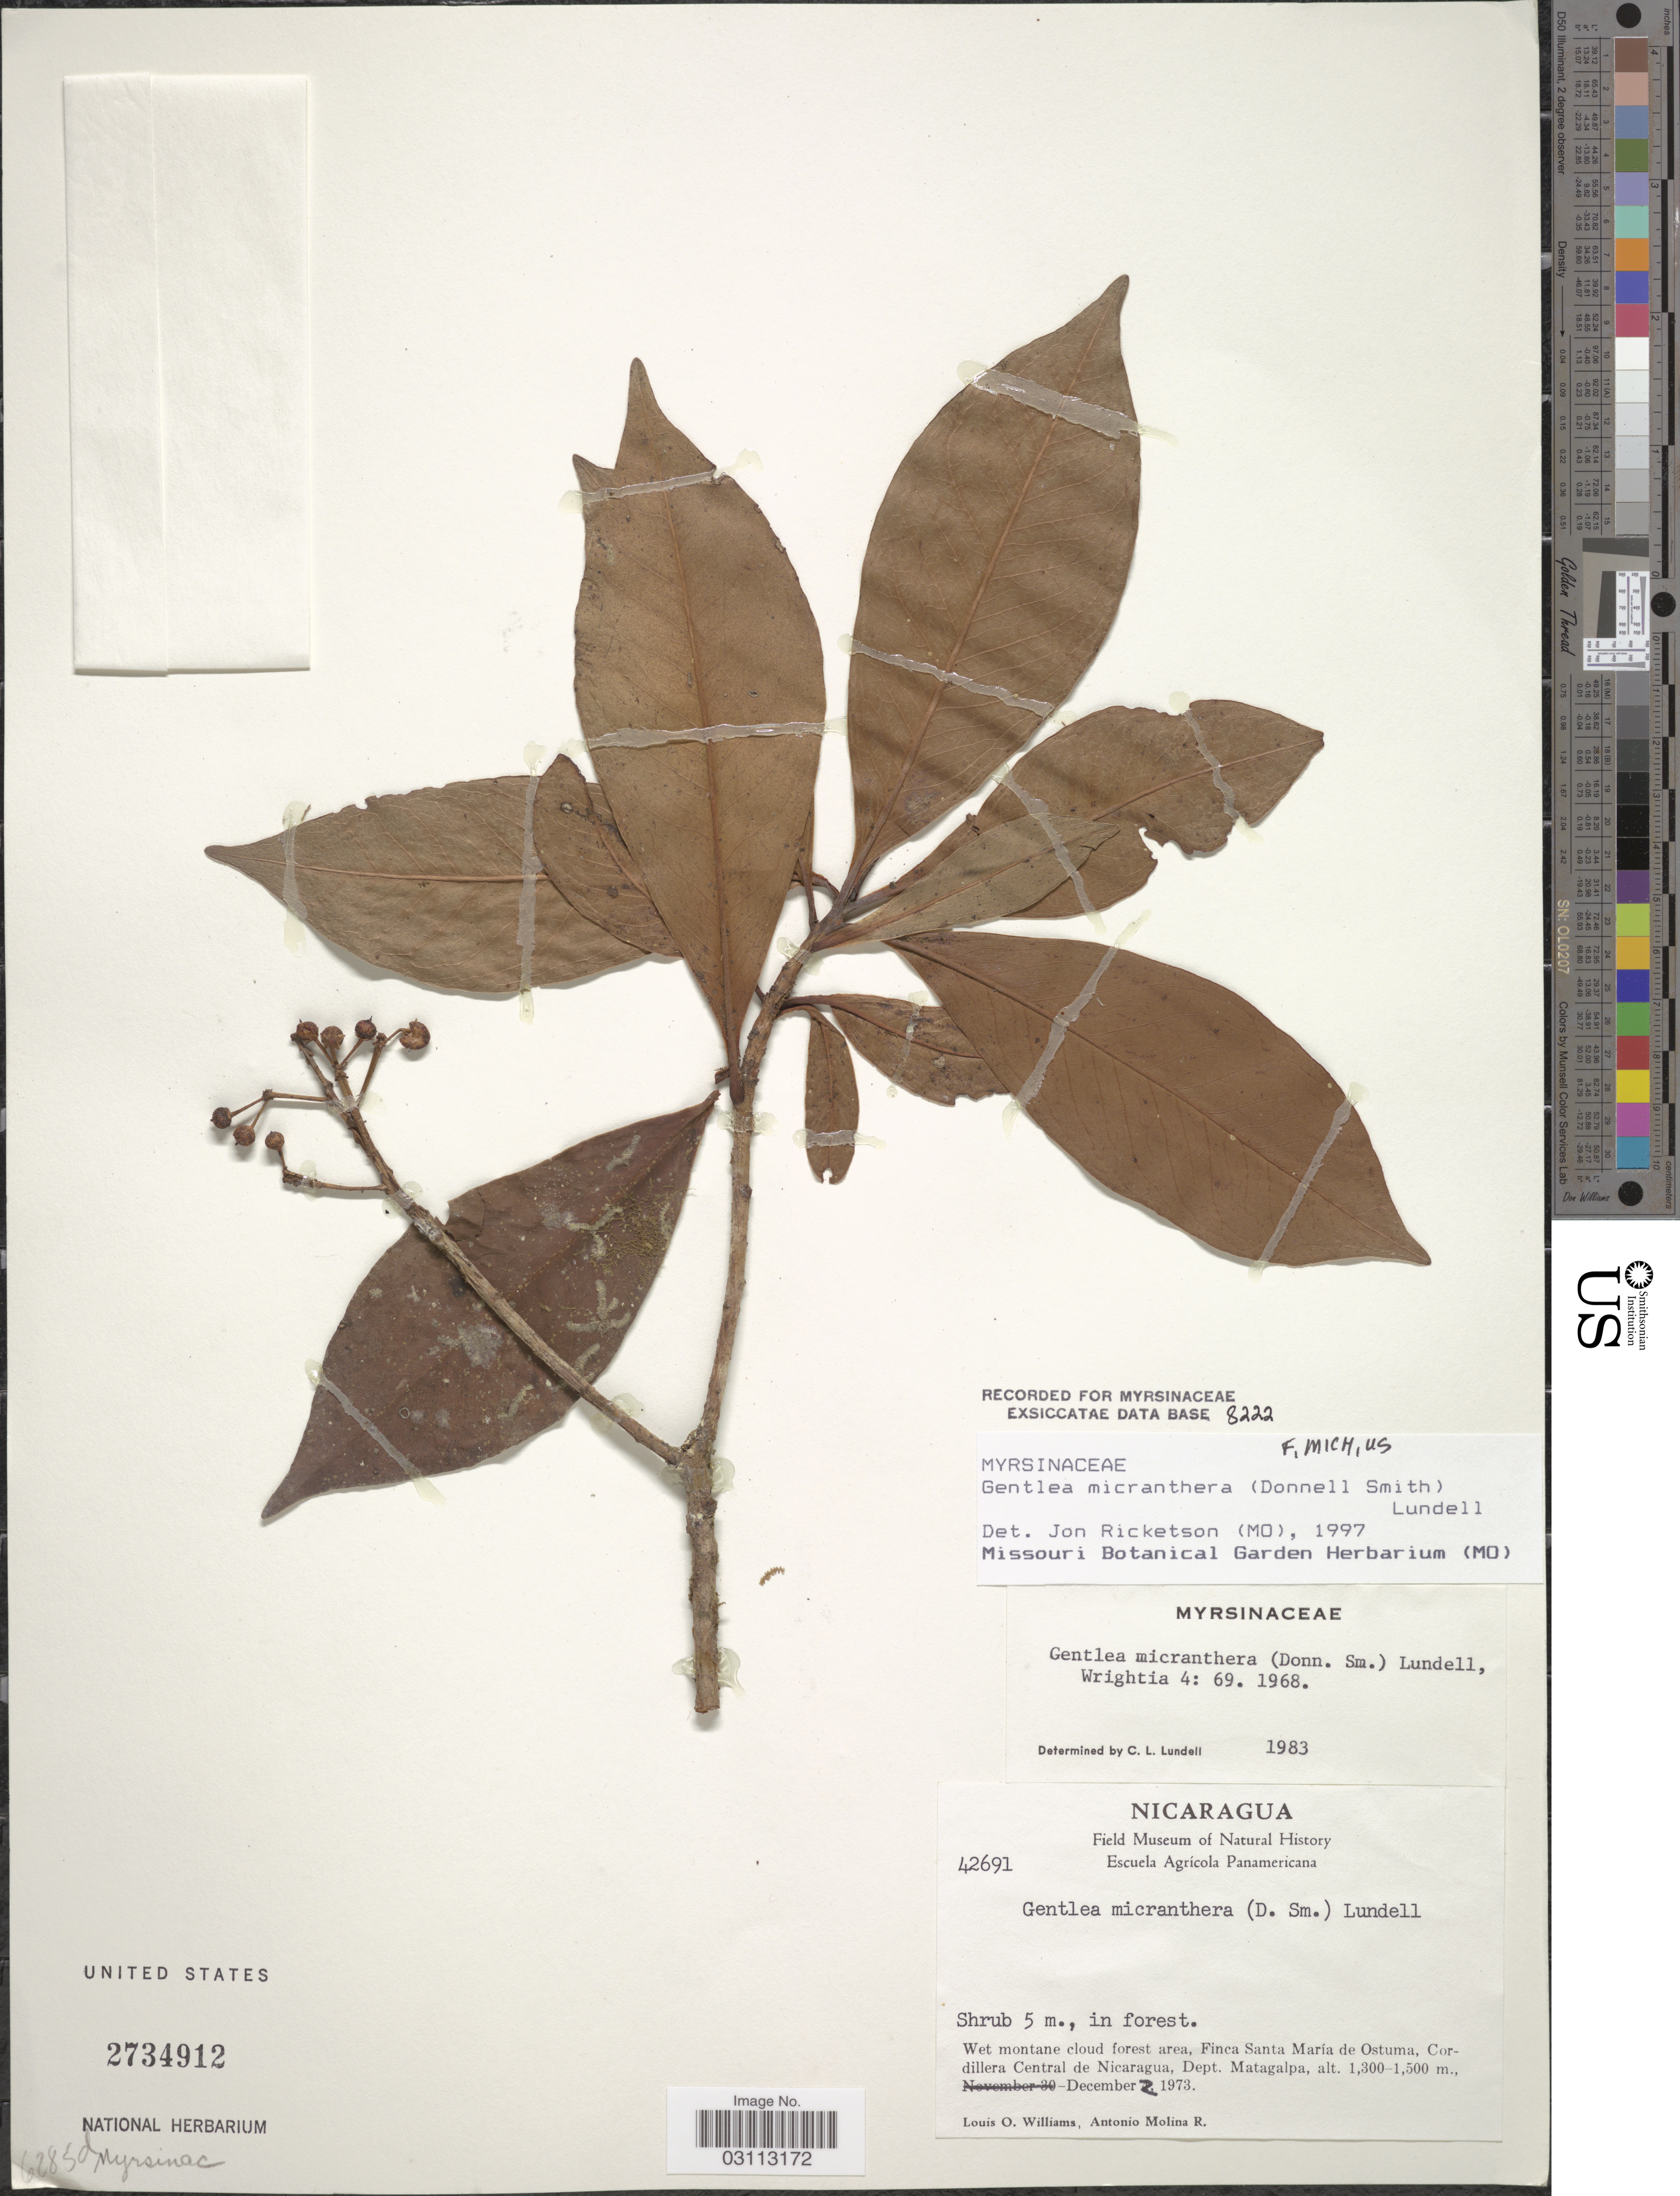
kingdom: Plantae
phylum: Tracheophyta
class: Magnoliopsida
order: Ericales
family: Primulaceae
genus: Gentlea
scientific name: Gentlea micranthera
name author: (Donn. Sm.) Lundell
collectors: L. O. Williams & A. Molina R.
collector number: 42691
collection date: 1973-12-02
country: Nicaragua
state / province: Matagalpa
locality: Wet montane cloud forest area, Finca Santa María de Ostuma, Cordillera Central de Nicaragua, Dept. Matagalpa.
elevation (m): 1300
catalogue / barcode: US 2734912